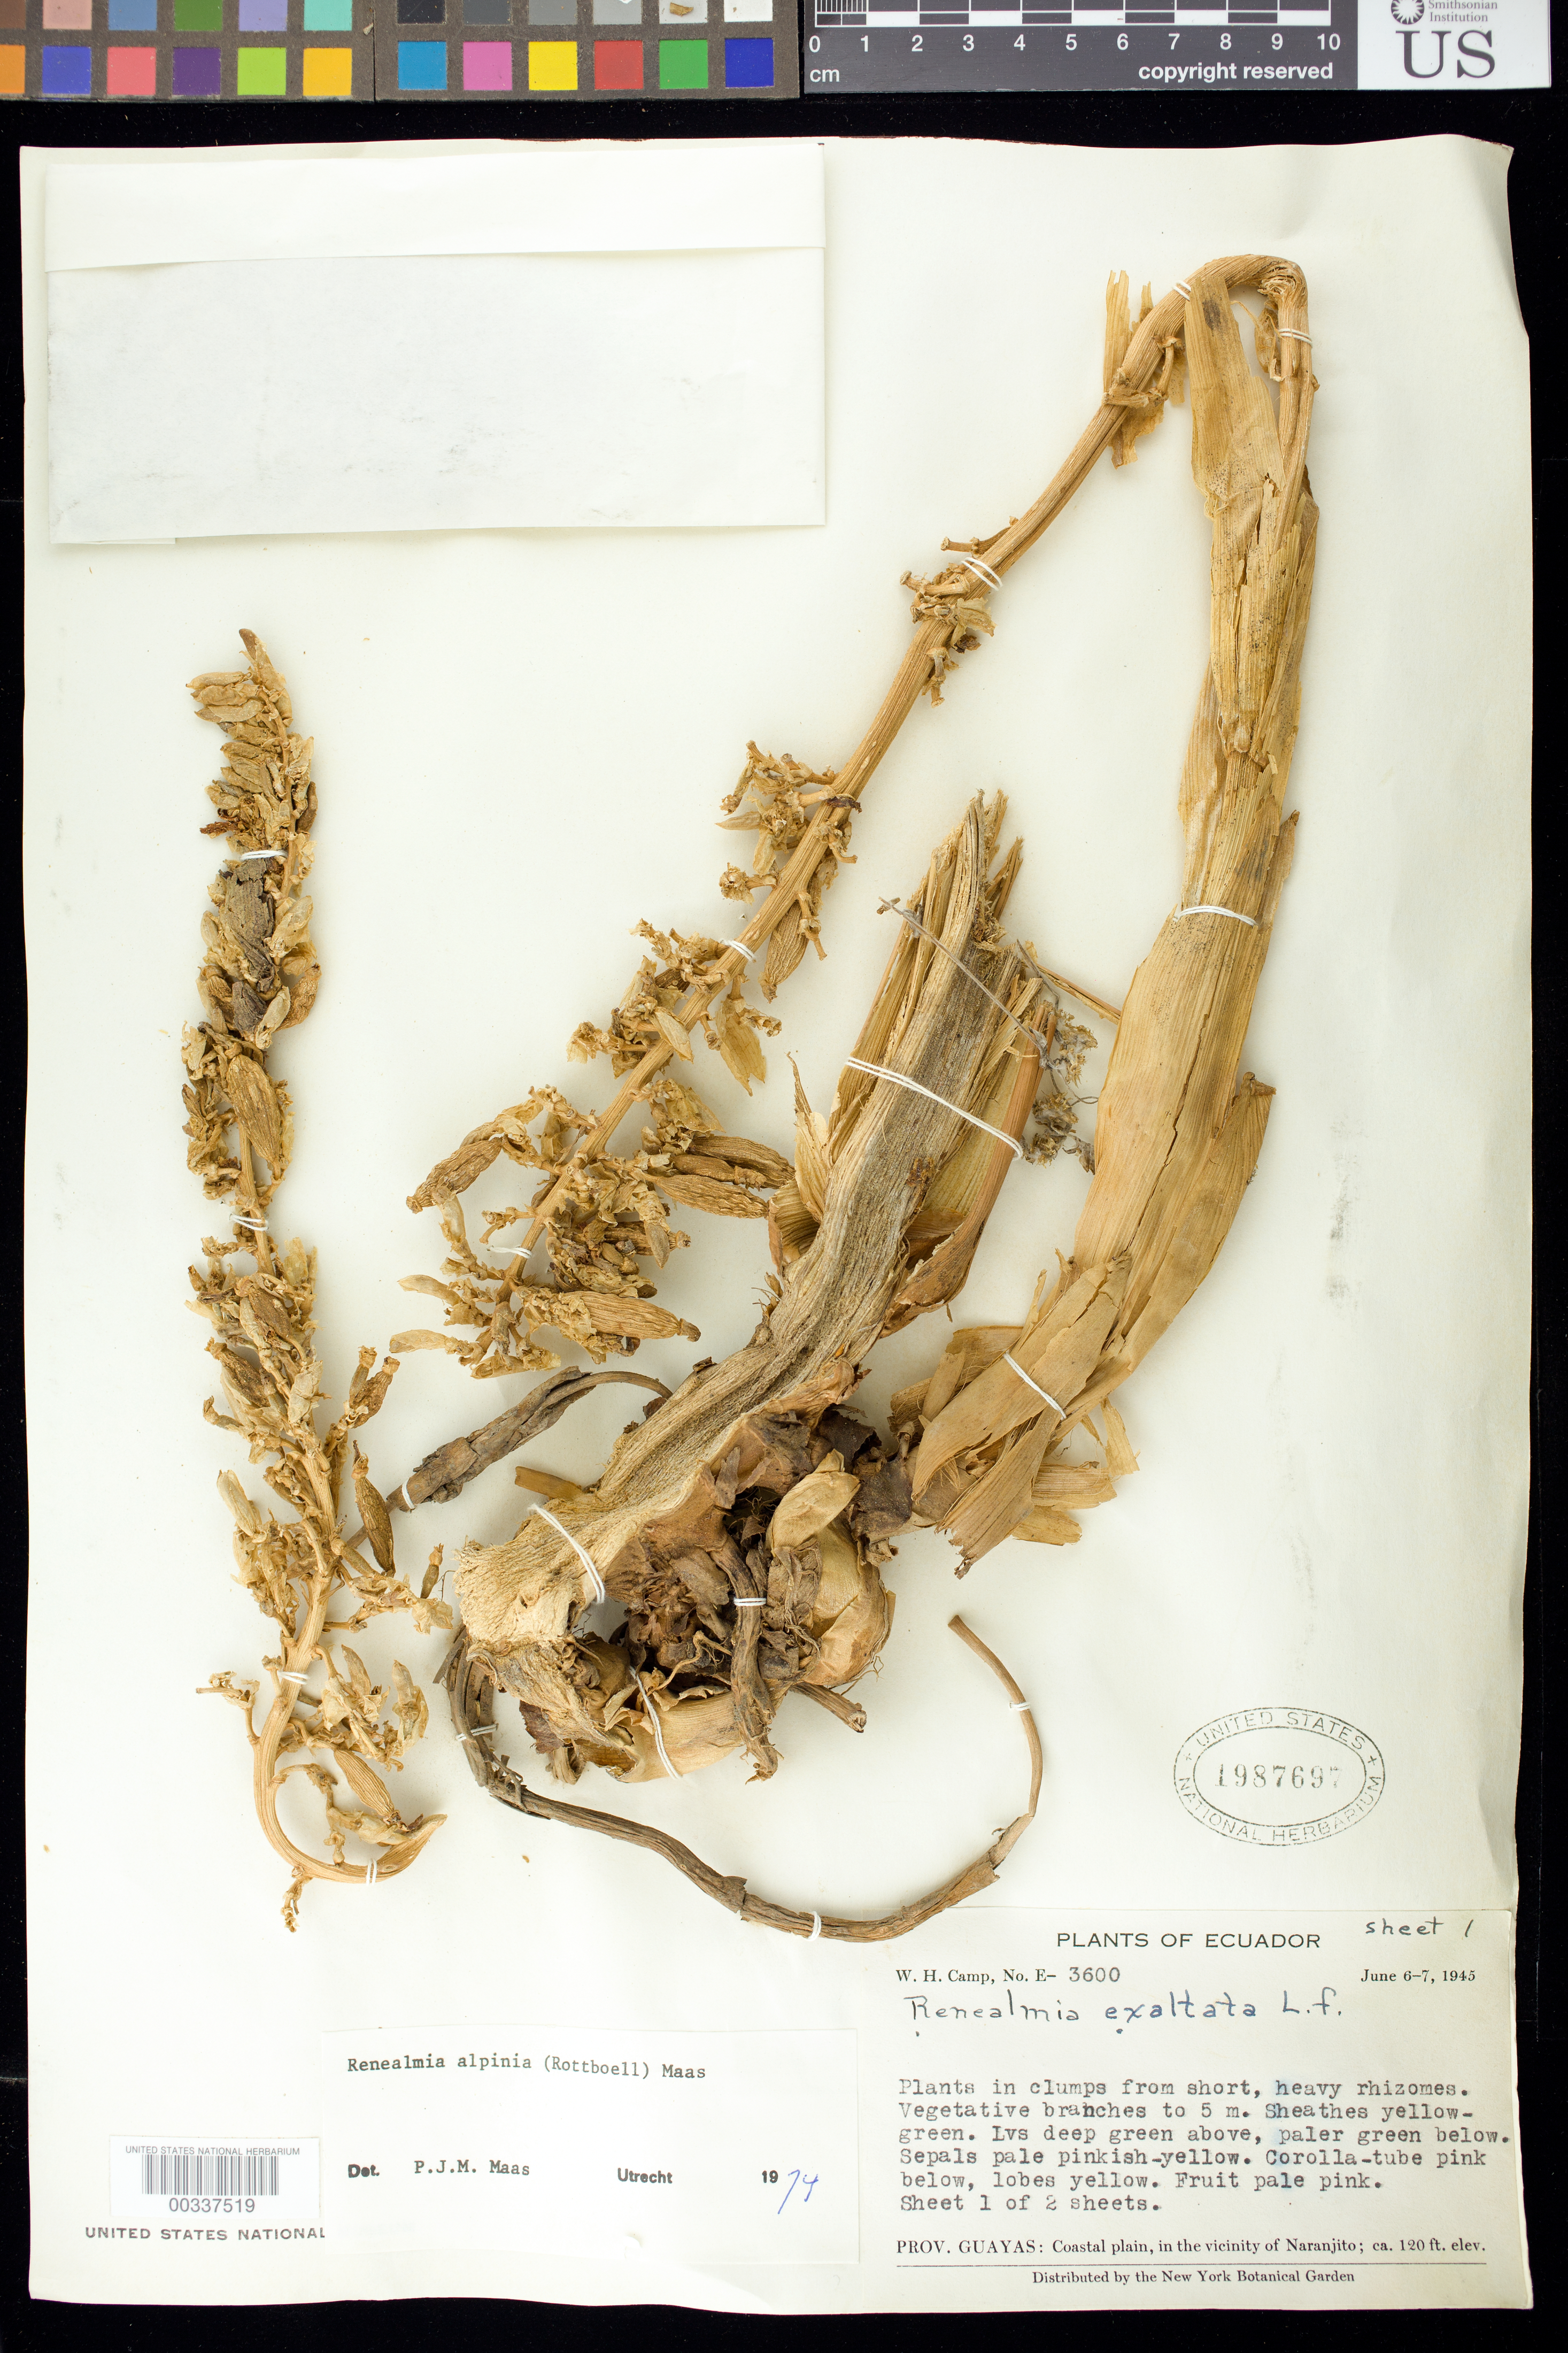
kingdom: Plantae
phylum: Tracheophyta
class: Liliopsida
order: Zingiberales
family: Zingiberaceae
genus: Renealmia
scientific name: Renealmia alpinia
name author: (Rottb.) Maas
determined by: Maas, Paul J. M.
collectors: W. H. Camp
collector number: E-3600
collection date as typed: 06 Jun 1945 to 07 Jun 1945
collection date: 1945-06-06/1945-06-07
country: Ecuador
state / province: Guayas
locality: Coastal plain, in vicinity of Naranjito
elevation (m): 37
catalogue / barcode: US 1987697